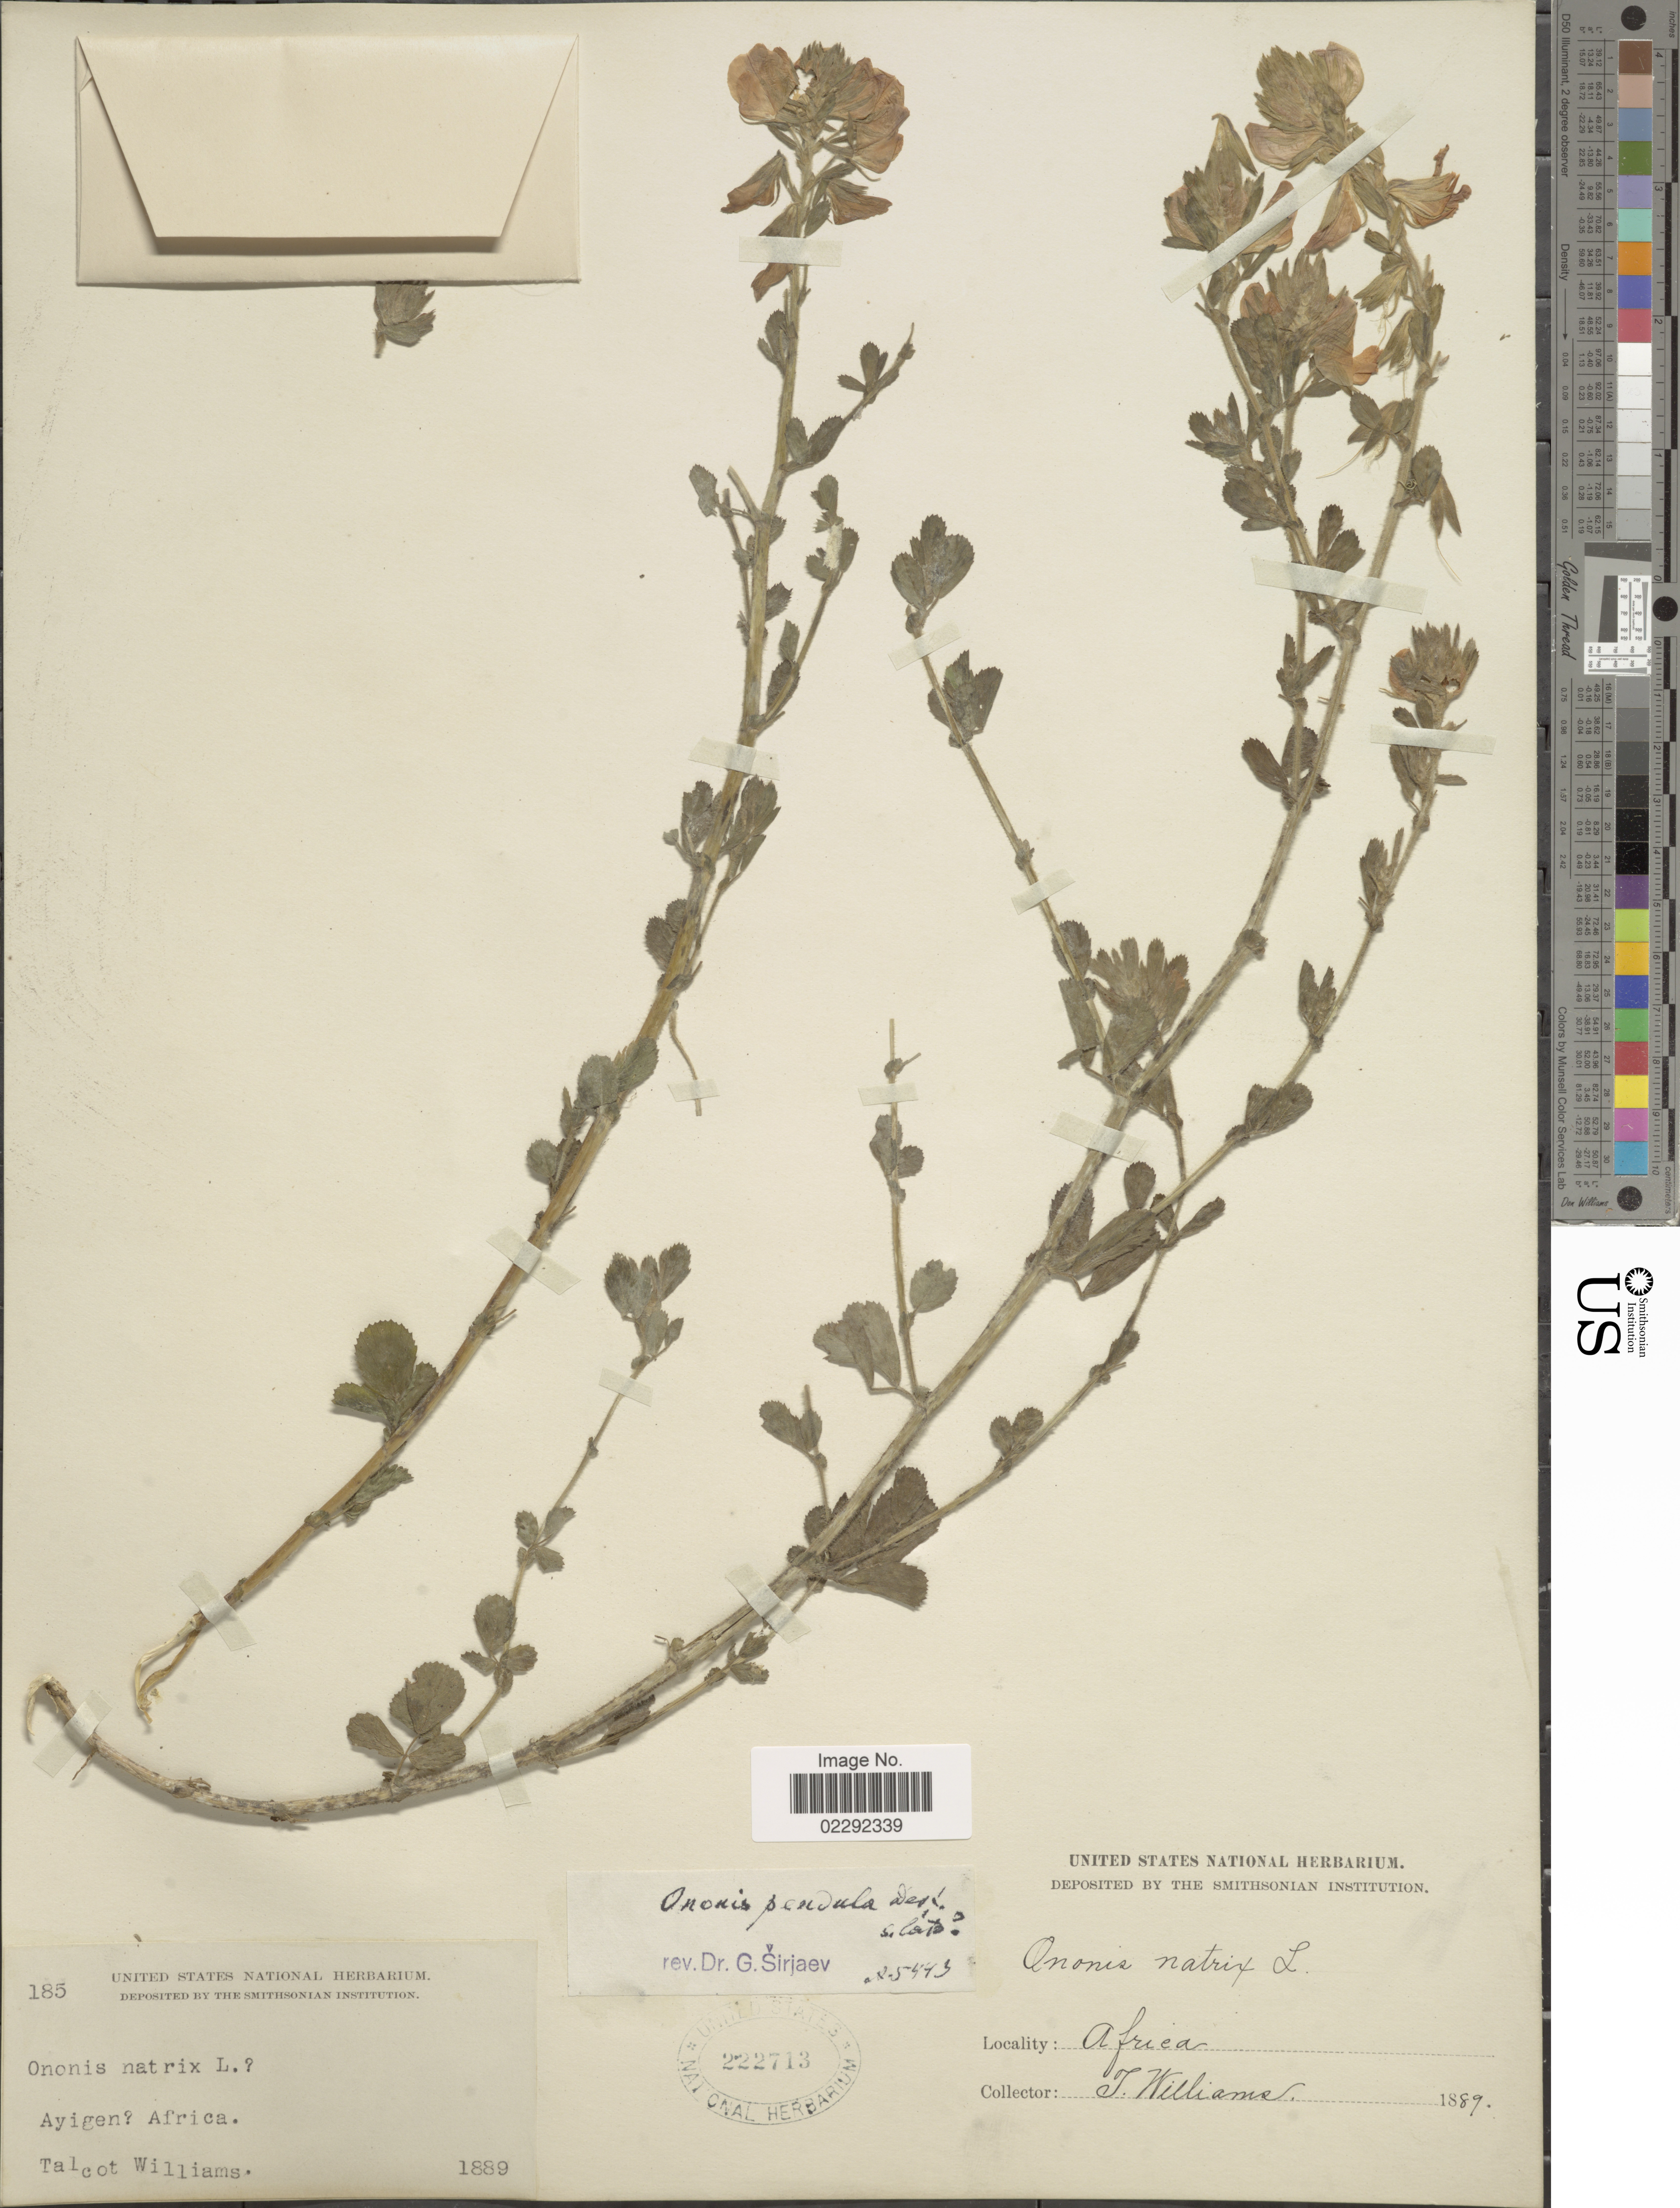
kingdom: Plantae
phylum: Tracheophyta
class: Magnoliopsida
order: Fabales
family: Fabaceae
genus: Ononis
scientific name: Ononis pendula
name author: Desf.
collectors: T. Williams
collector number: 185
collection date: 1889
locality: Ayigen [unsure placement] Africa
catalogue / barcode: US 222713